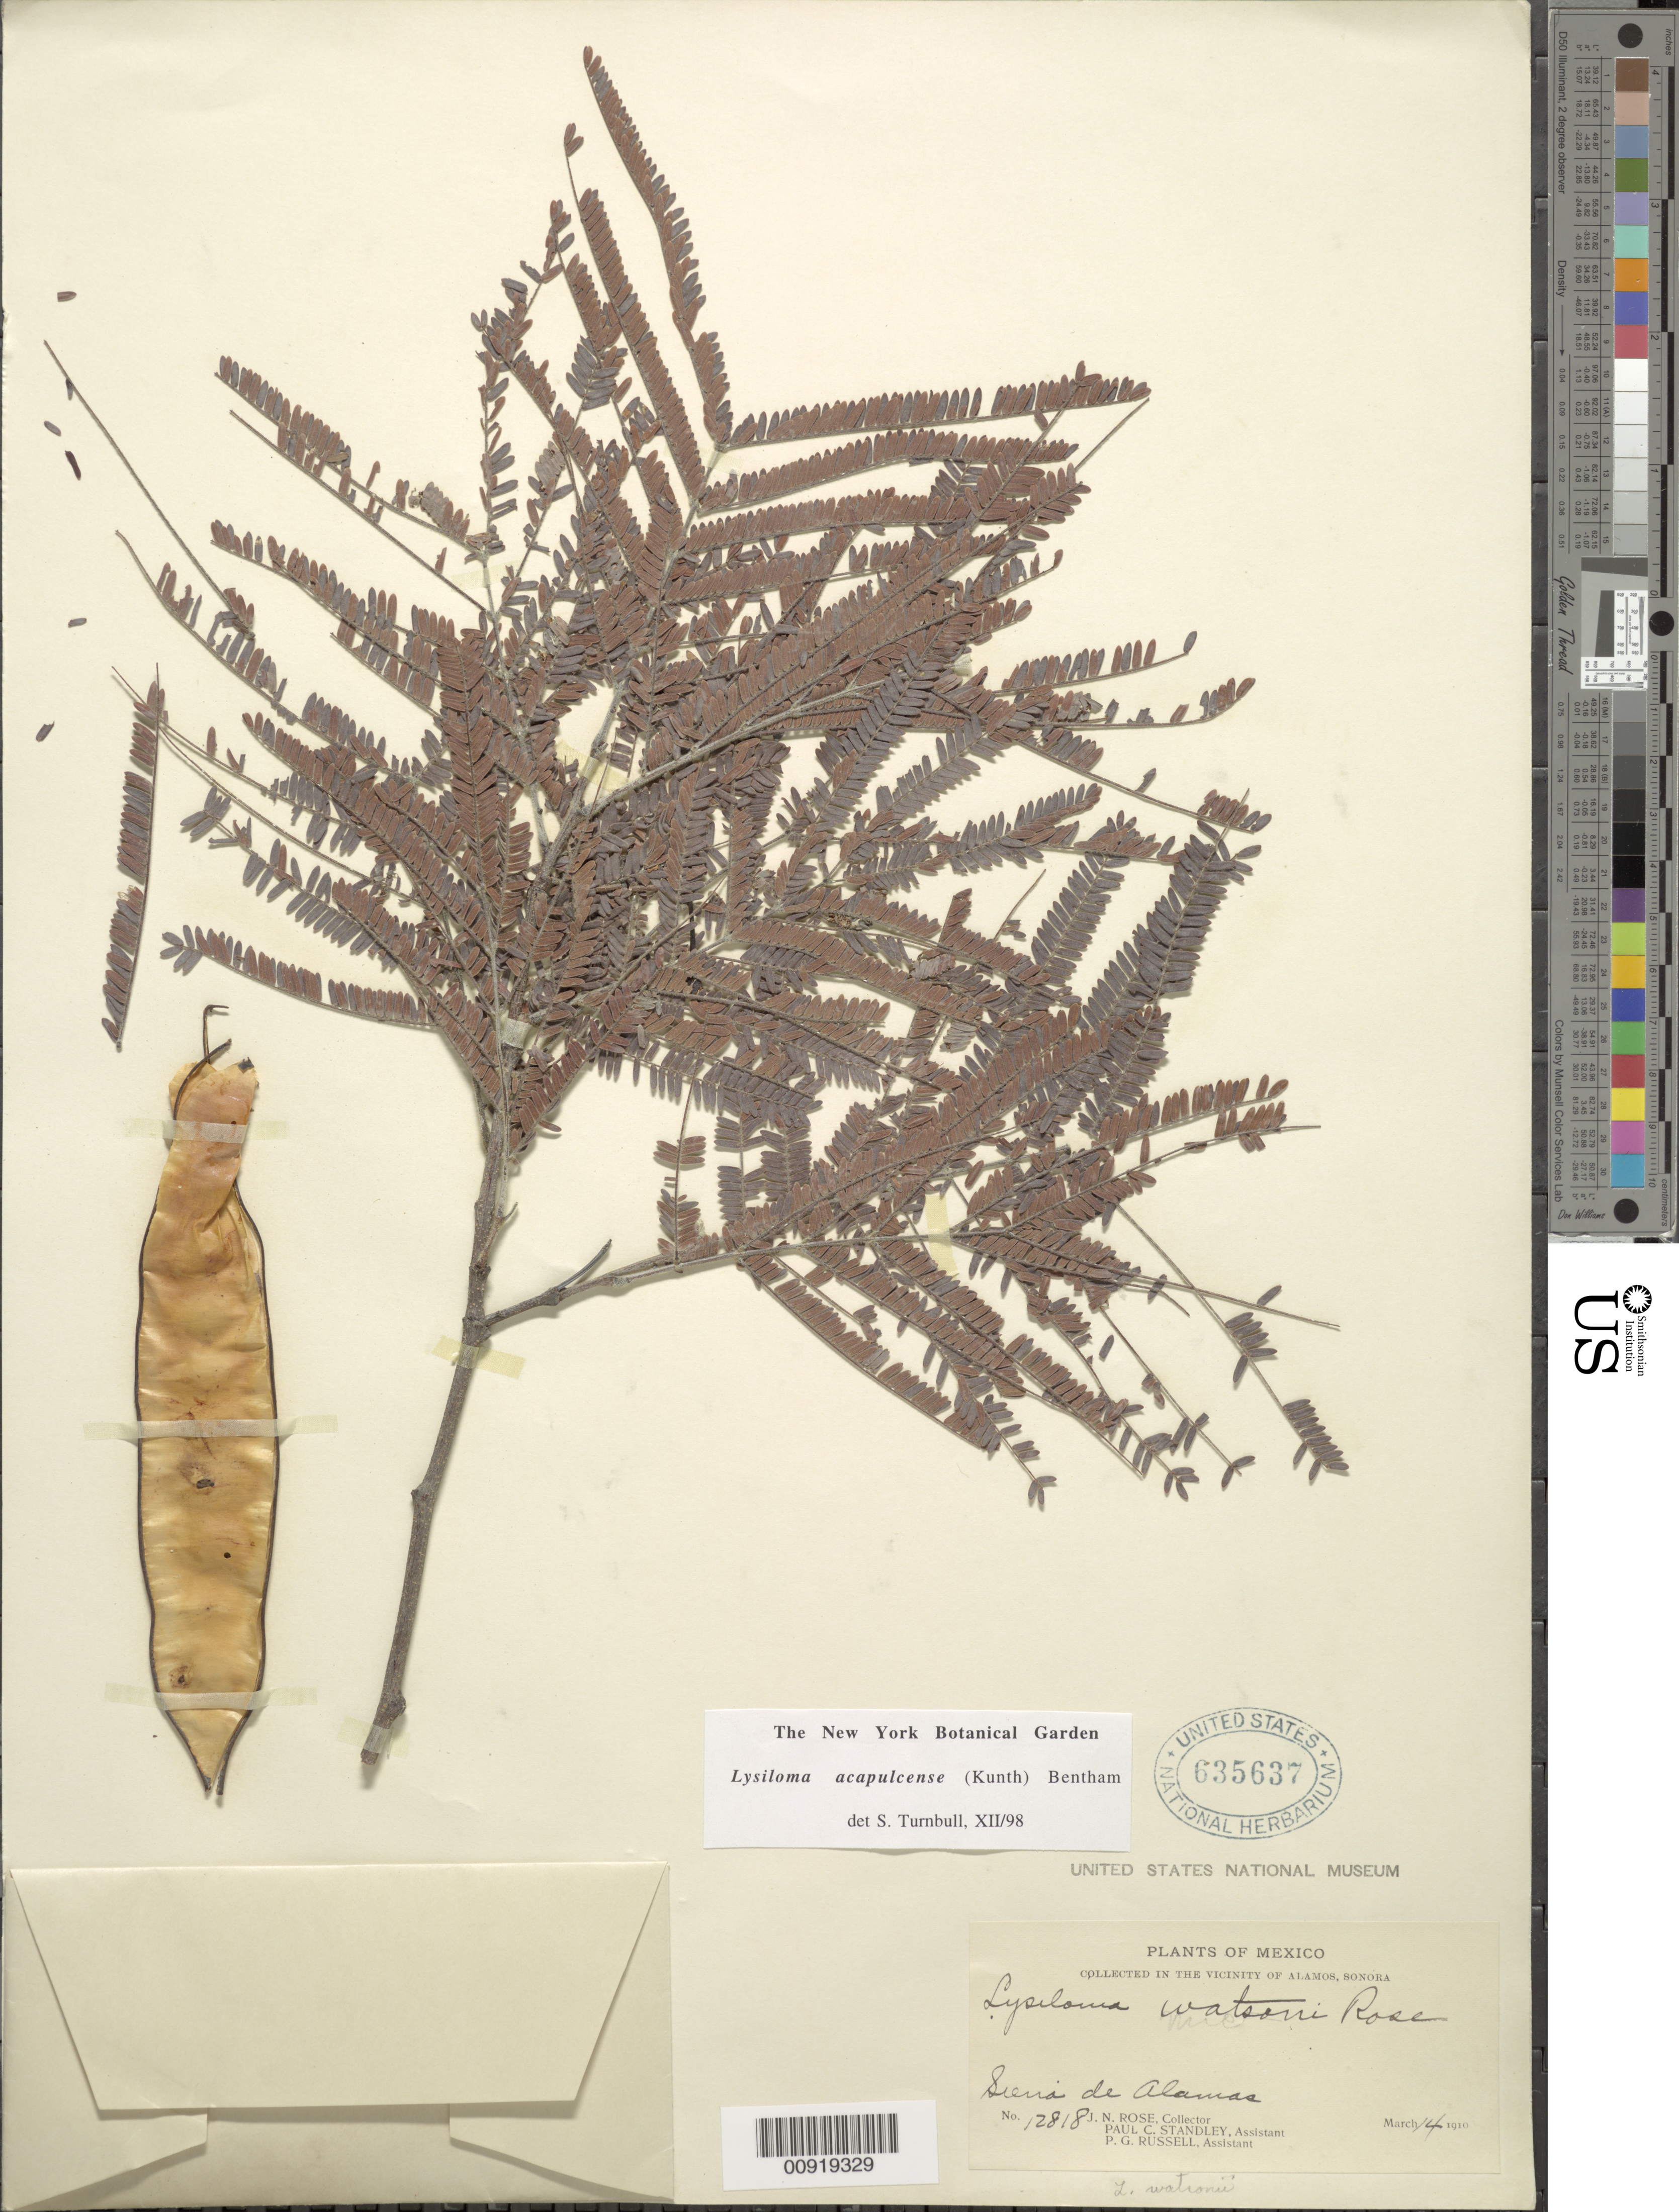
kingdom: Plantae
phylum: Tracheophyta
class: Magnoliopsida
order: Fabales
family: Fabaceae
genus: Lysiloma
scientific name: Lysiloma acapulcense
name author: (Kunth) Benth.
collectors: J. N. Rose, P. C. Standley & P. G. Russell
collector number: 12818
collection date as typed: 14 Mar 1910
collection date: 1910-03-14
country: Mexico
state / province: Sonora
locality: Sierra de Alamos in the vicinity of Alamos, Sonora.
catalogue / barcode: US 635637